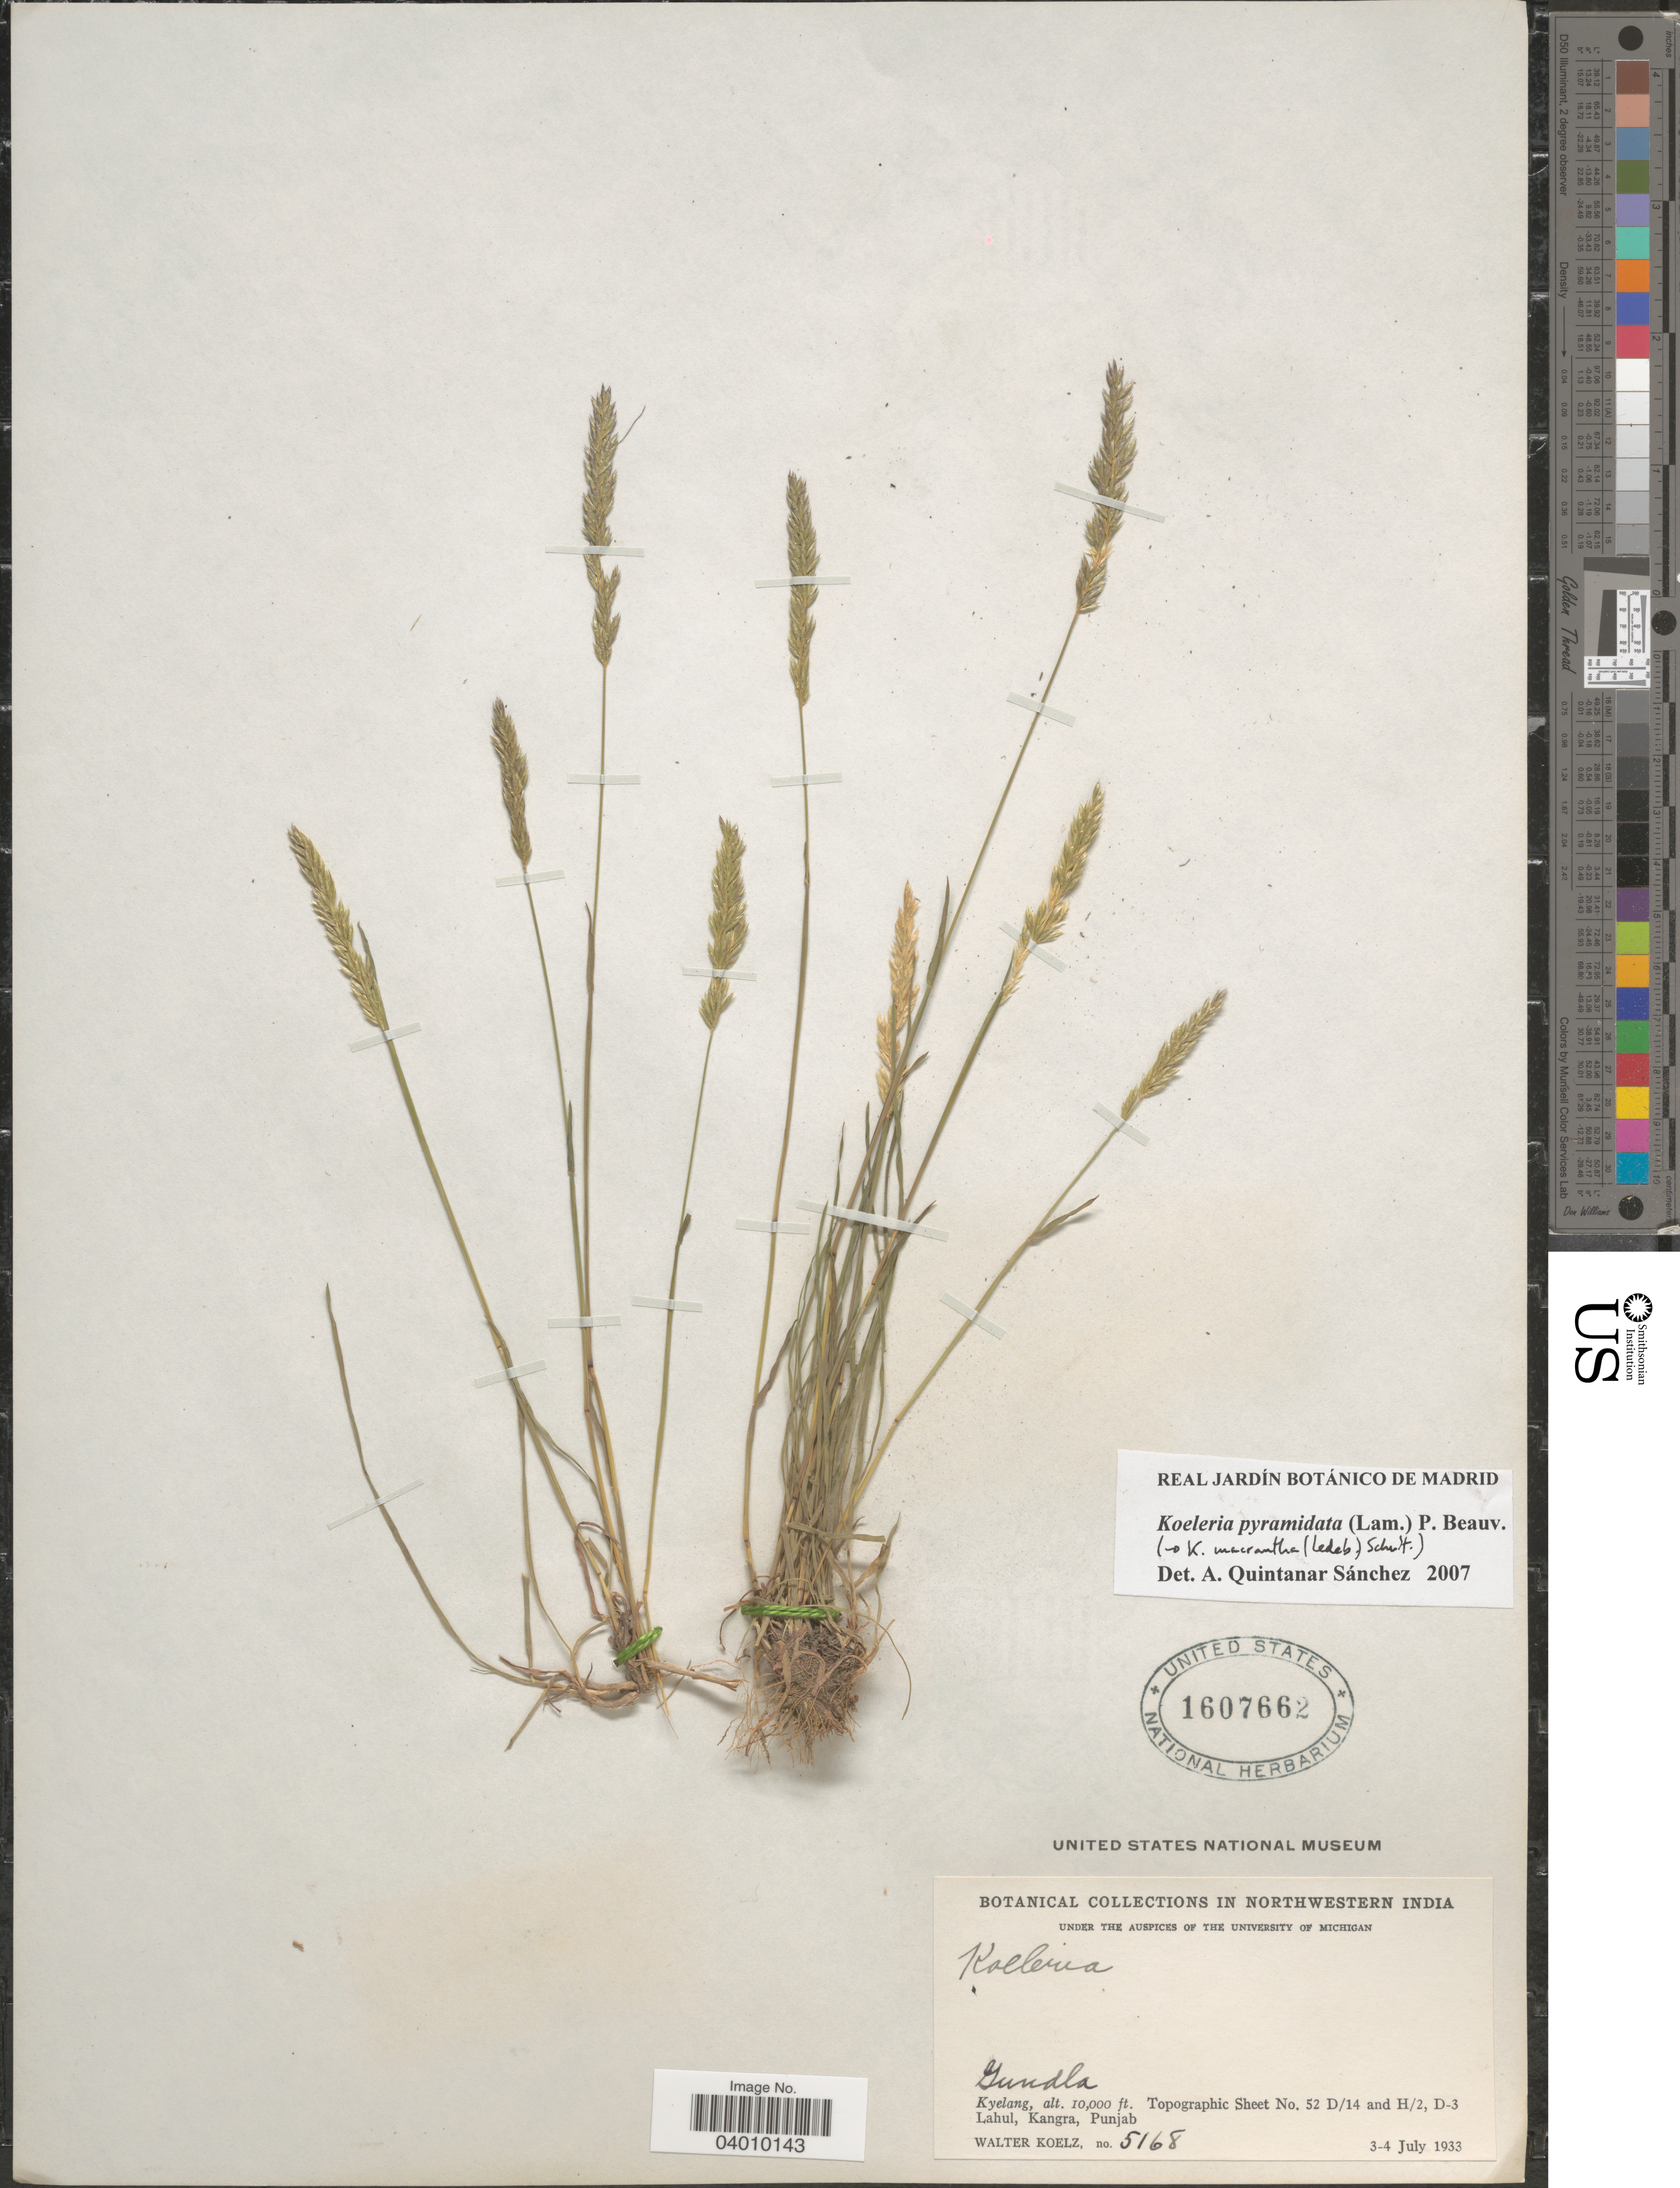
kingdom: Plantae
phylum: Tracheophyta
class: Liliopsida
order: Poales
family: Poaceae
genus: Koeleria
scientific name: Koeleria pyramidata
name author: (Lam.) P. Beauv.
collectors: W. N. Koelz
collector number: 5168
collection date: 1933-07-03/1933-07-04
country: India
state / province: Himachal Pradesh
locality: Northwestern India. Kyelang, Topographic Sheet No. 52 D/14 and H/2, D-3 Lahul, Kangra, Punjab.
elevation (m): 3048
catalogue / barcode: US 1607662